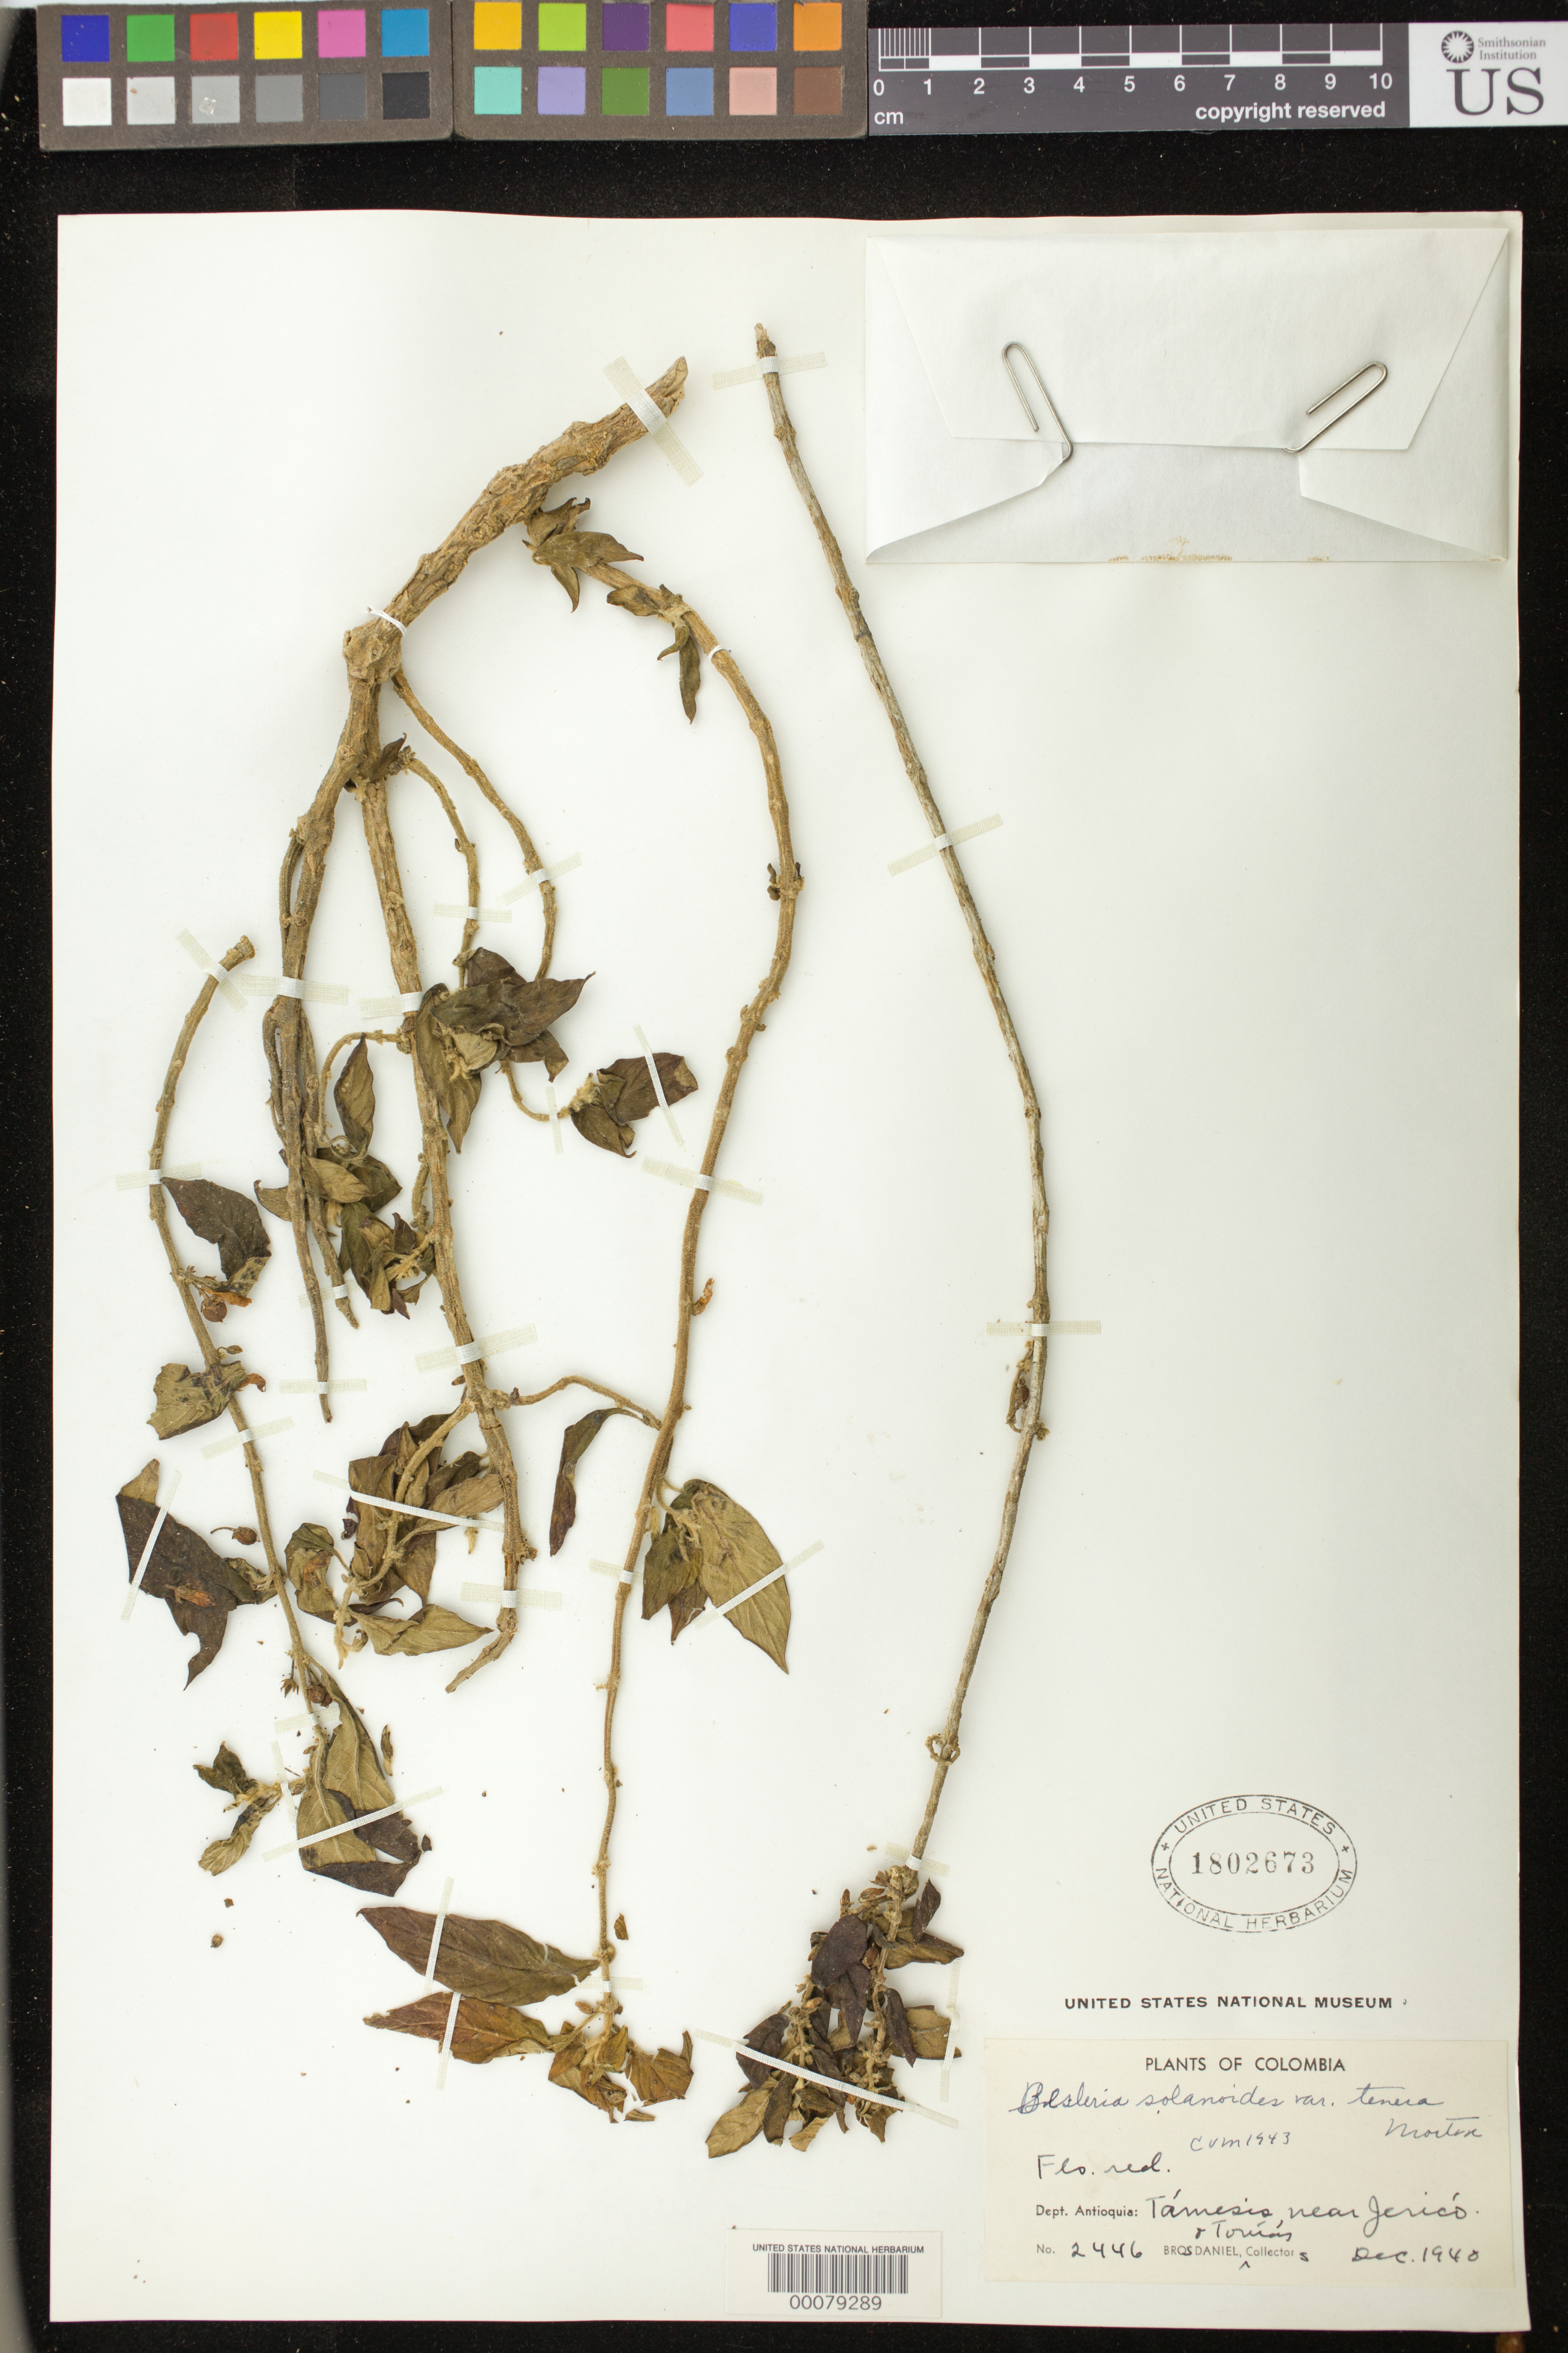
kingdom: Plantae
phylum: Tracheophyta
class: Magnoliopsida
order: Lamiales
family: Gesneriaceae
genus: Besleria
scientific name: Besleria solanoides var. solanoides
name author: Kunth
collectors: Bro. Daniel & B. Tomas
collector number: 2446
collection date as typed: Dec 1940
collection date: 1940-12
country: Colombia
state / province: Antioquia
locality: Tamesis, near Jerico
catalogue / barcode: US 1802673